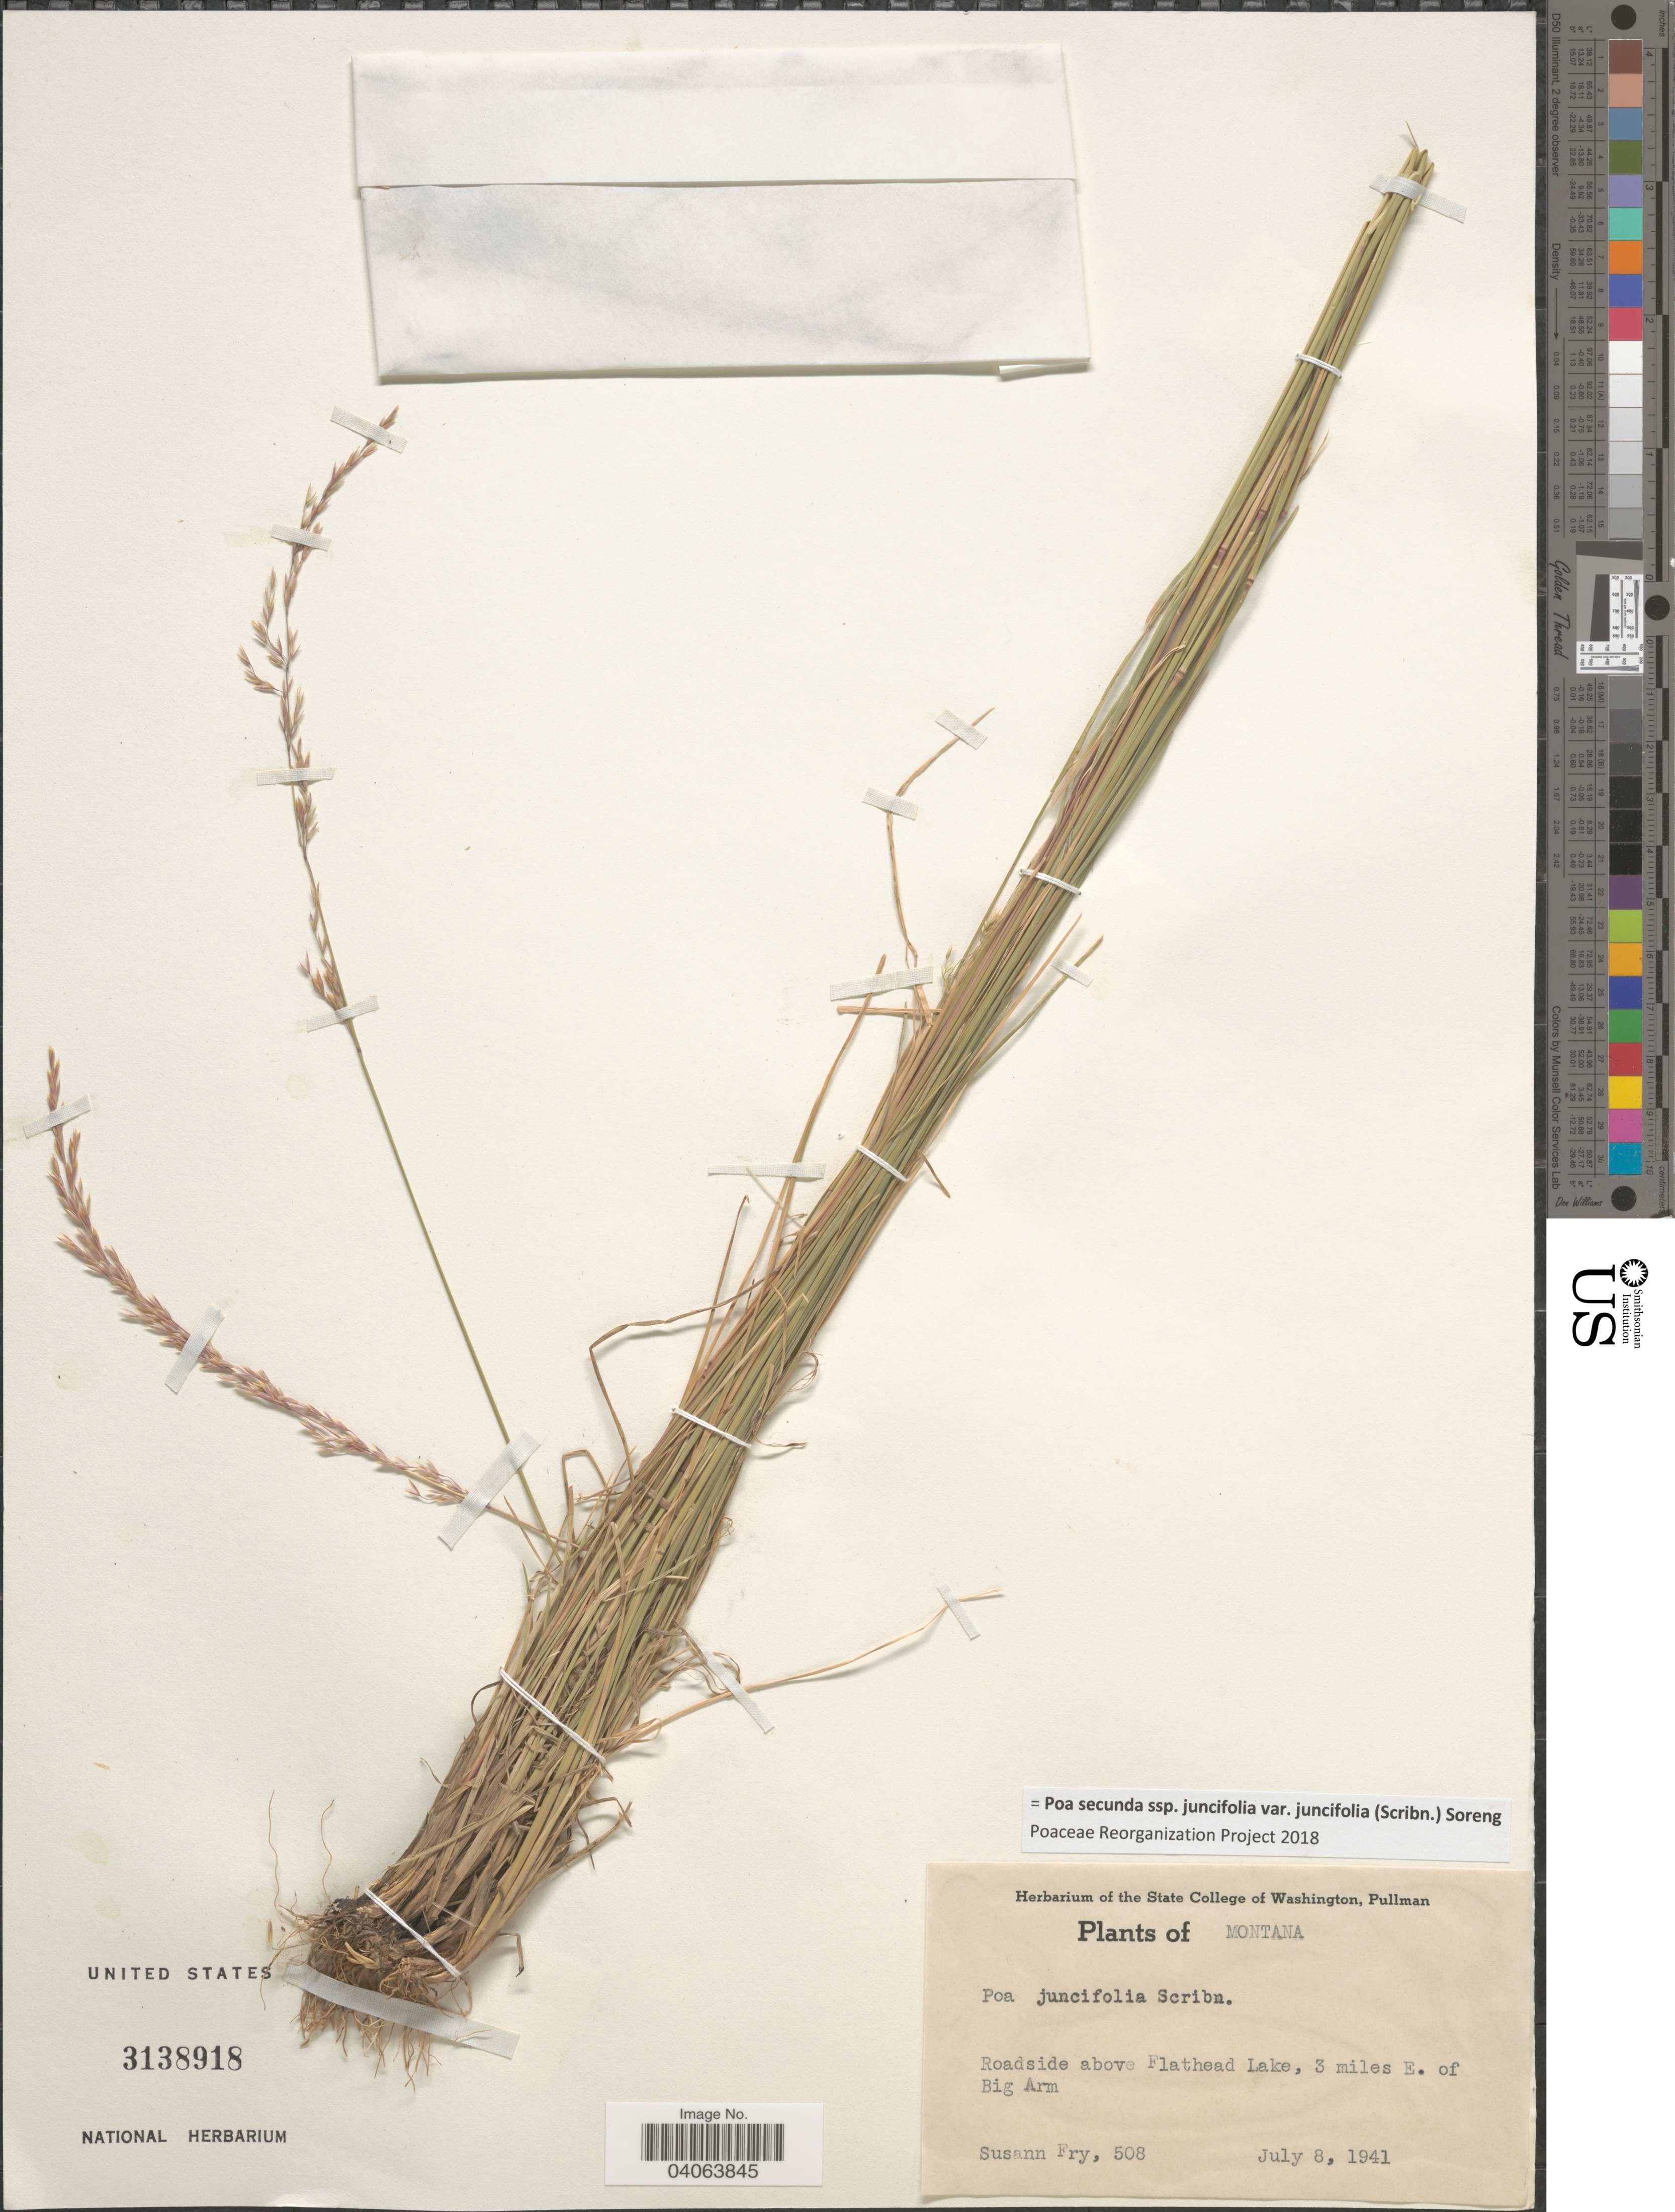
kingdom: Plantae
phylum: Tracheophyta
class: Liliopsida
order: Poales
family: Poaceae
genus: Poa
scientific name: Poa secunda subsp. juncifolia var. juncifolia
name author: (Scribn.) Soreng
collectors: S. Fry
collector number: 508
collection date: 1941-07-08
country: United States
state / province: Montana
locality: Roadside above Flathead Lake, 3 miles E. of Big Arm.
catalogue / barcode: US 3138918